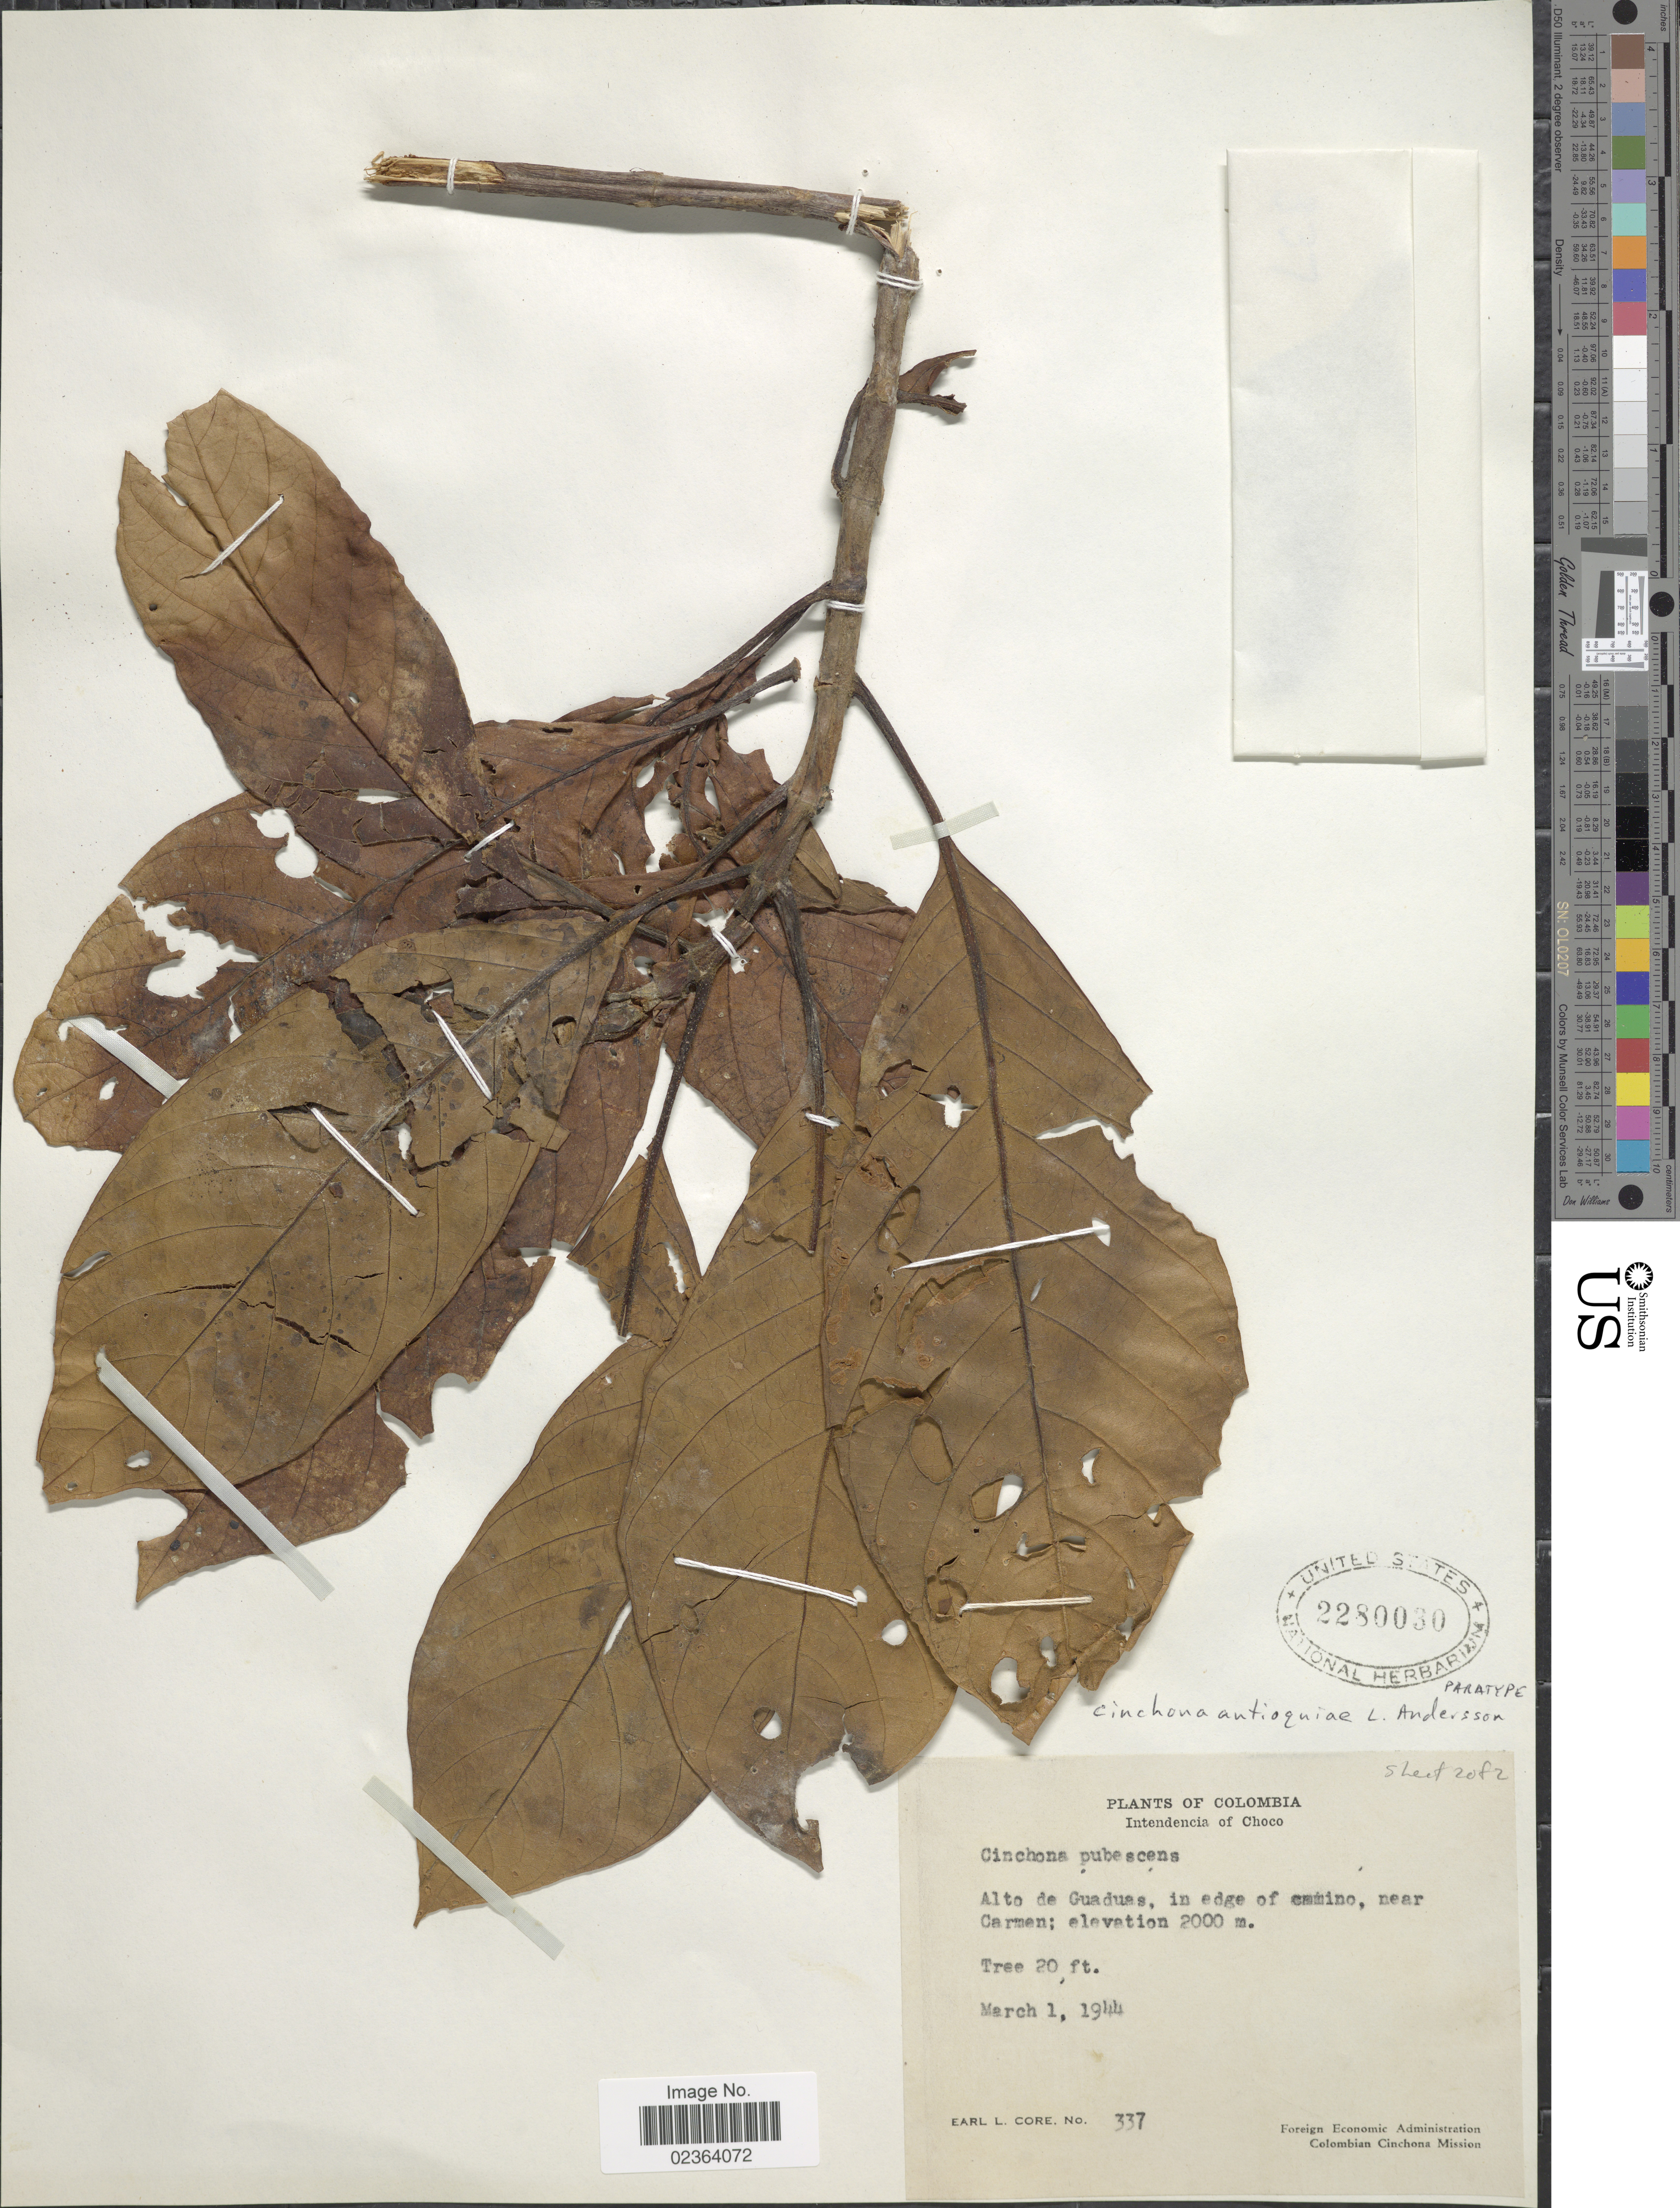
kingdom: Plantae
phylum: Tracheophyta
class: Magnoliopsida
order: Gentianales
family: Rubiaceae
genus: Cinchona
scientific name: Cinchona antioquiae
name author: L. Andersson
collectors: E. L. Core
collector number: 337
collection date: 1944-03-01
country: Colombia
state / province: Chocó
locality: Intendencia of Choco, Alto de Guaduas, in edge of camino, near Carmen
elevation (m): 2000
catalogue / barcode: US 2280030